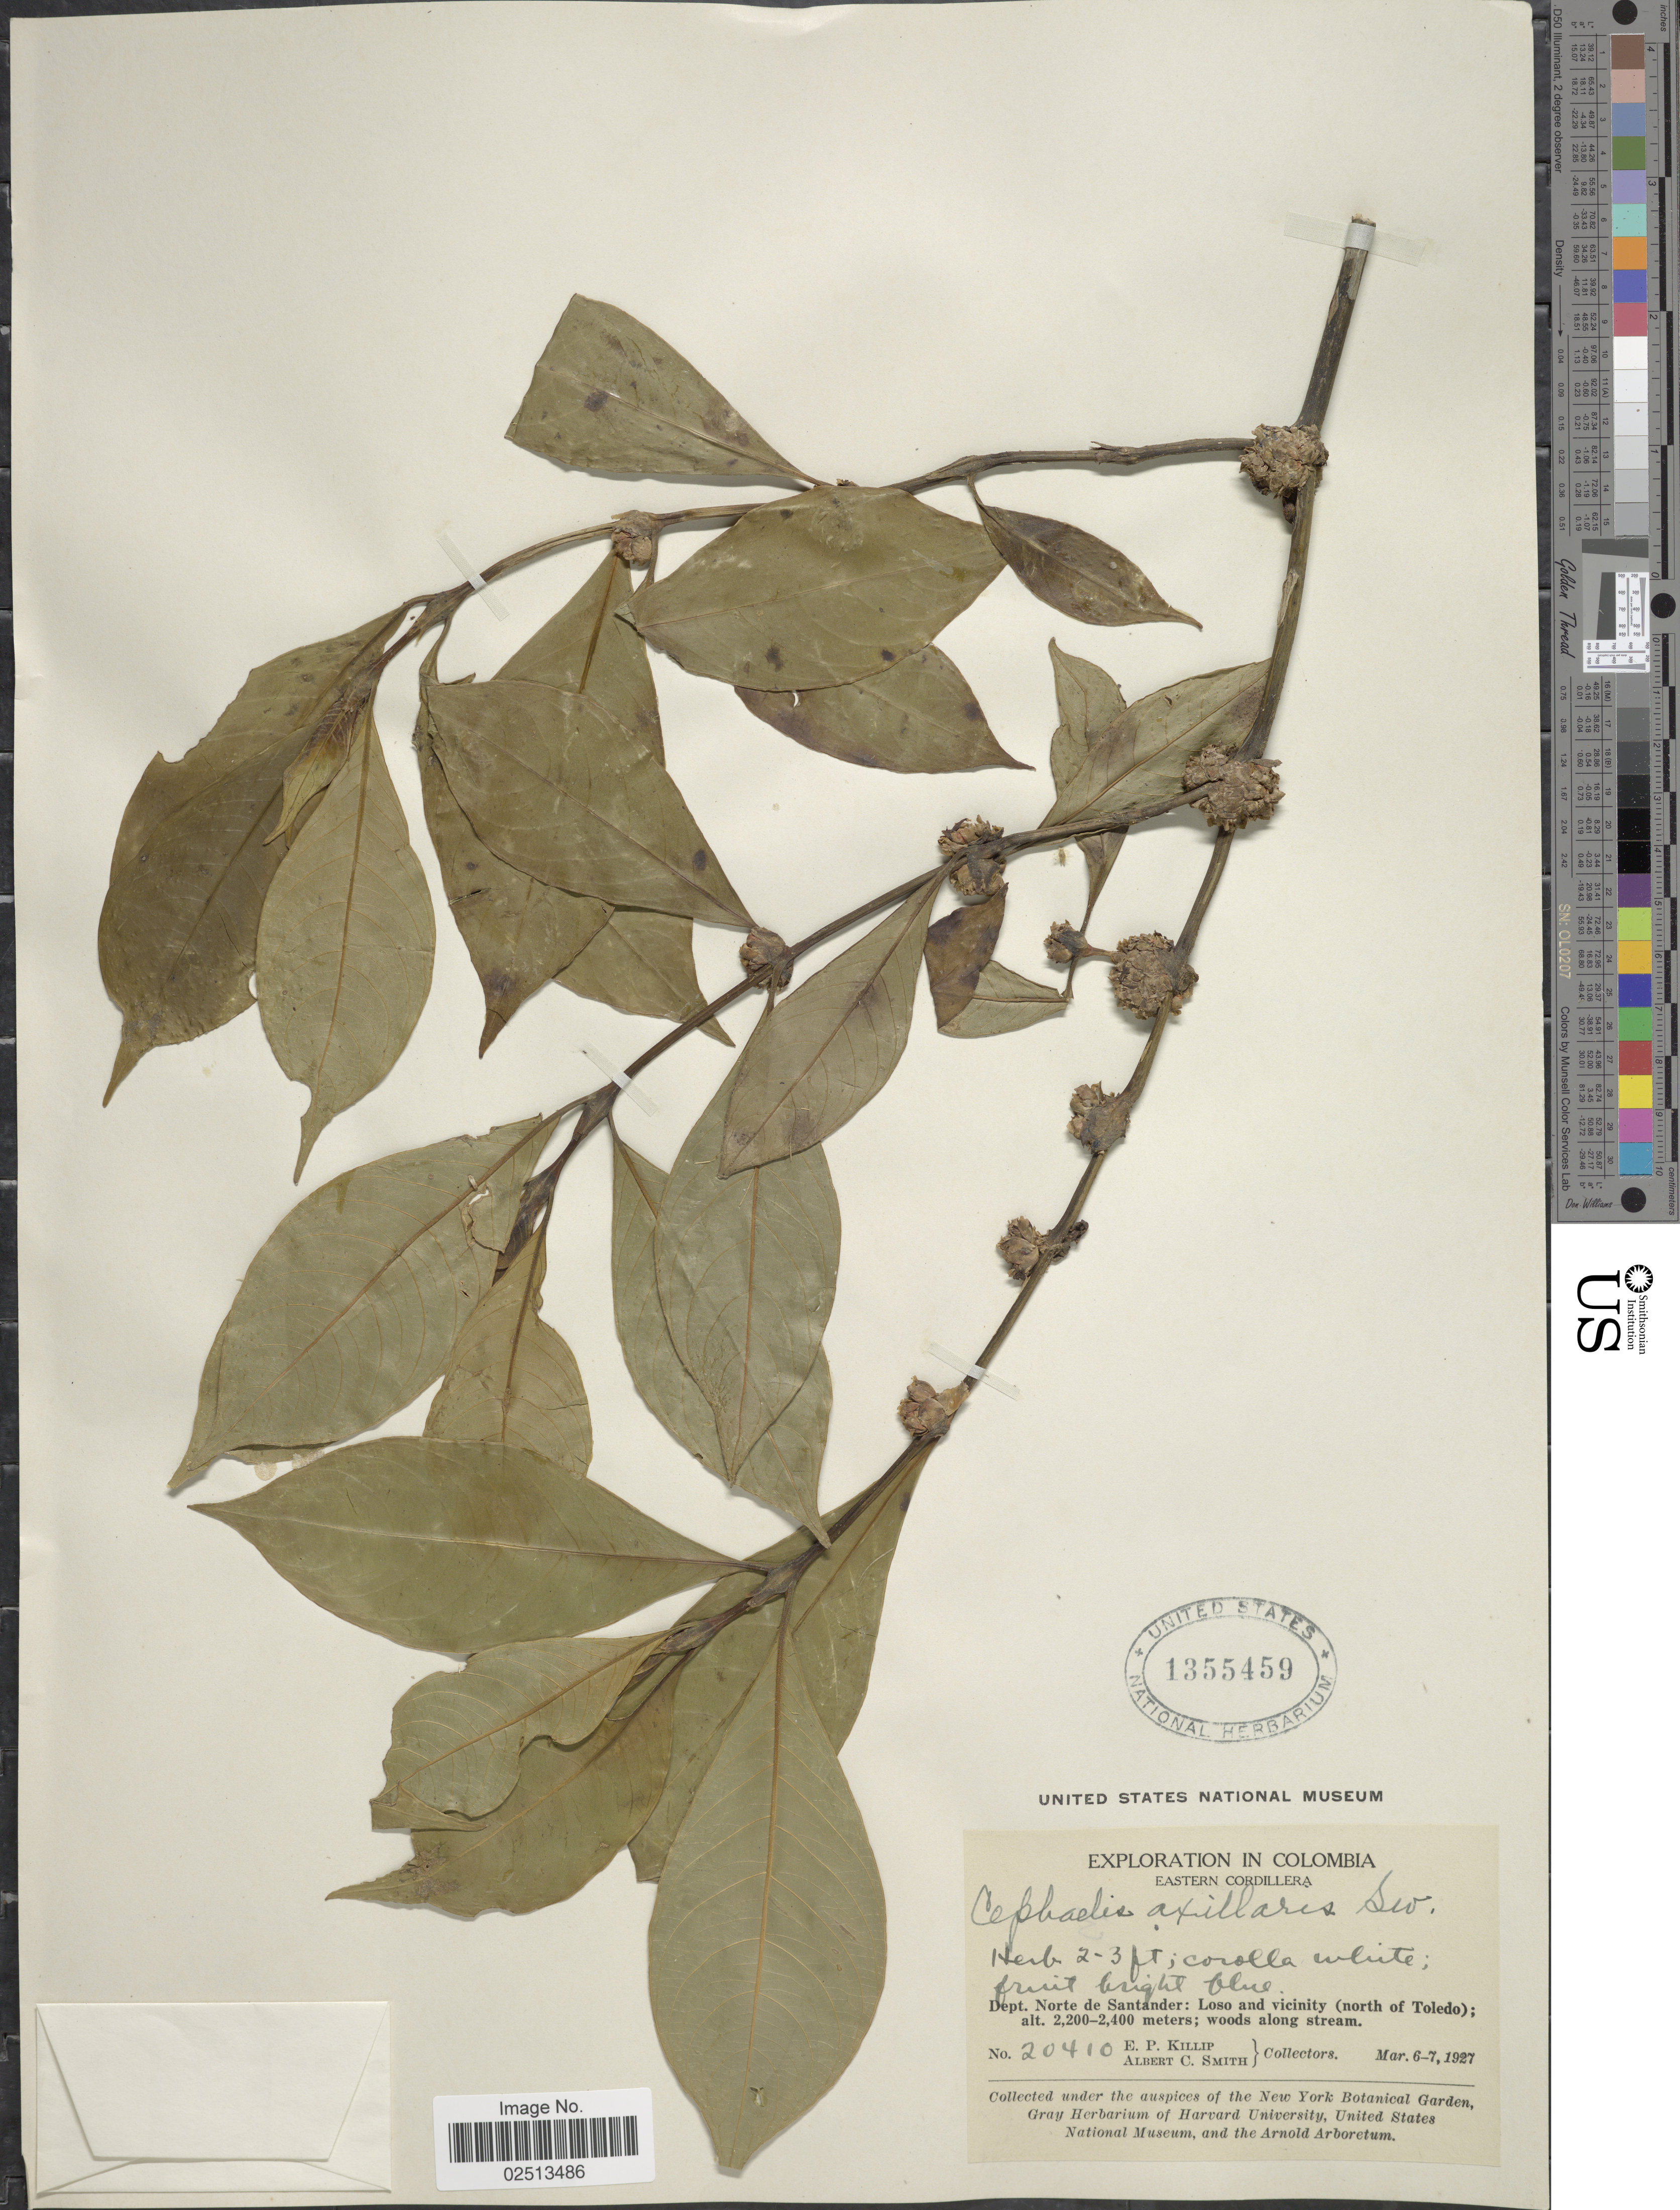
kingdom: Plantae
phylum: Tracheophyta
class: Magnoliopsida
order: Gentianales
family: Rubiaceae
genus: Psychotria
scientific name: Psychotria aubletiana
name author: Steyerm.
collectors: E. P. Killip & A. C. Smith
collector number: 20410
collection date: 1927-03-06/1927-03-07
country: Colombia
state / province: Norte de Santander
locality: Eastern Cordillera, Dept. Norte de Santander: Loso and vicinity (north of Toledo); woods along stream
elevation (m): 2200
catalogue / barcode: US 1355459